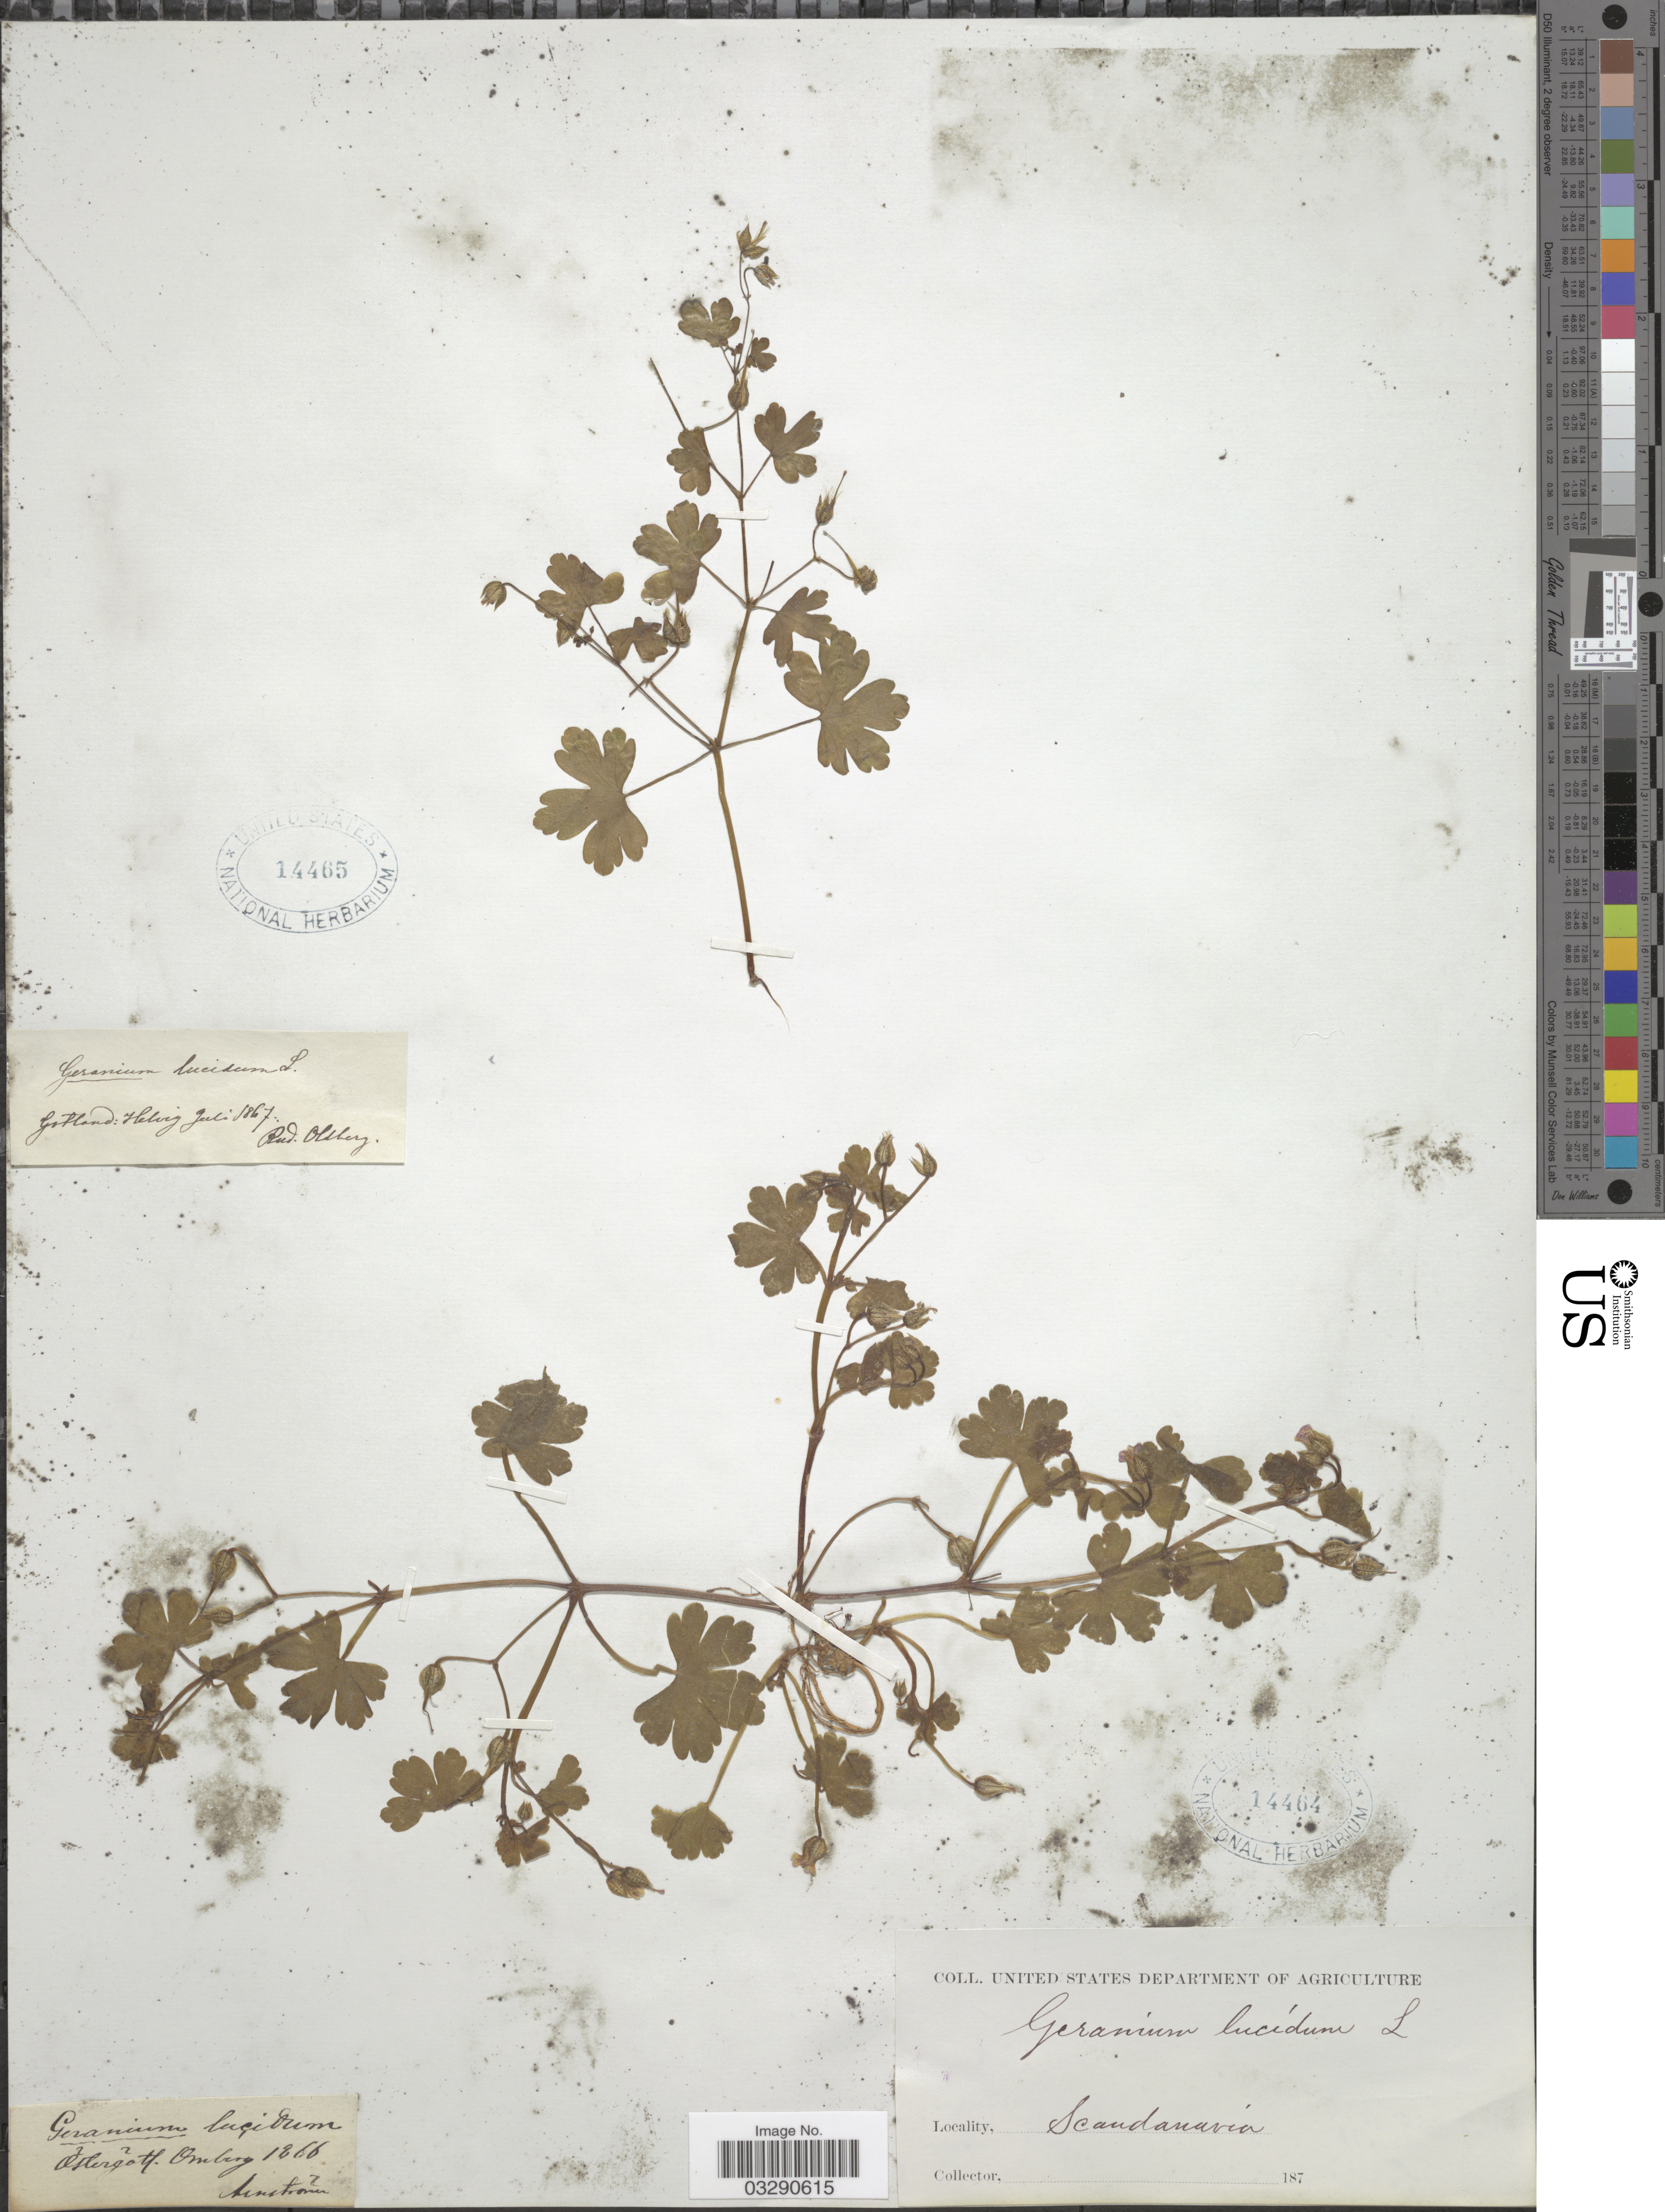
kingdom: Plantae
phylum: Tracheophyta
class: Magnoliopsida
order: Geraniales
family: Geraniaceae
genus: Geranium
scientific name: Geranium lucidum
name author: L.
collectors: Arnstrom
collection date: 1866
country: Sweden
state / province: Östergötland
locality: Ostergotl. Omberg. Scandanavia.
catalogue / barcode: US 14465